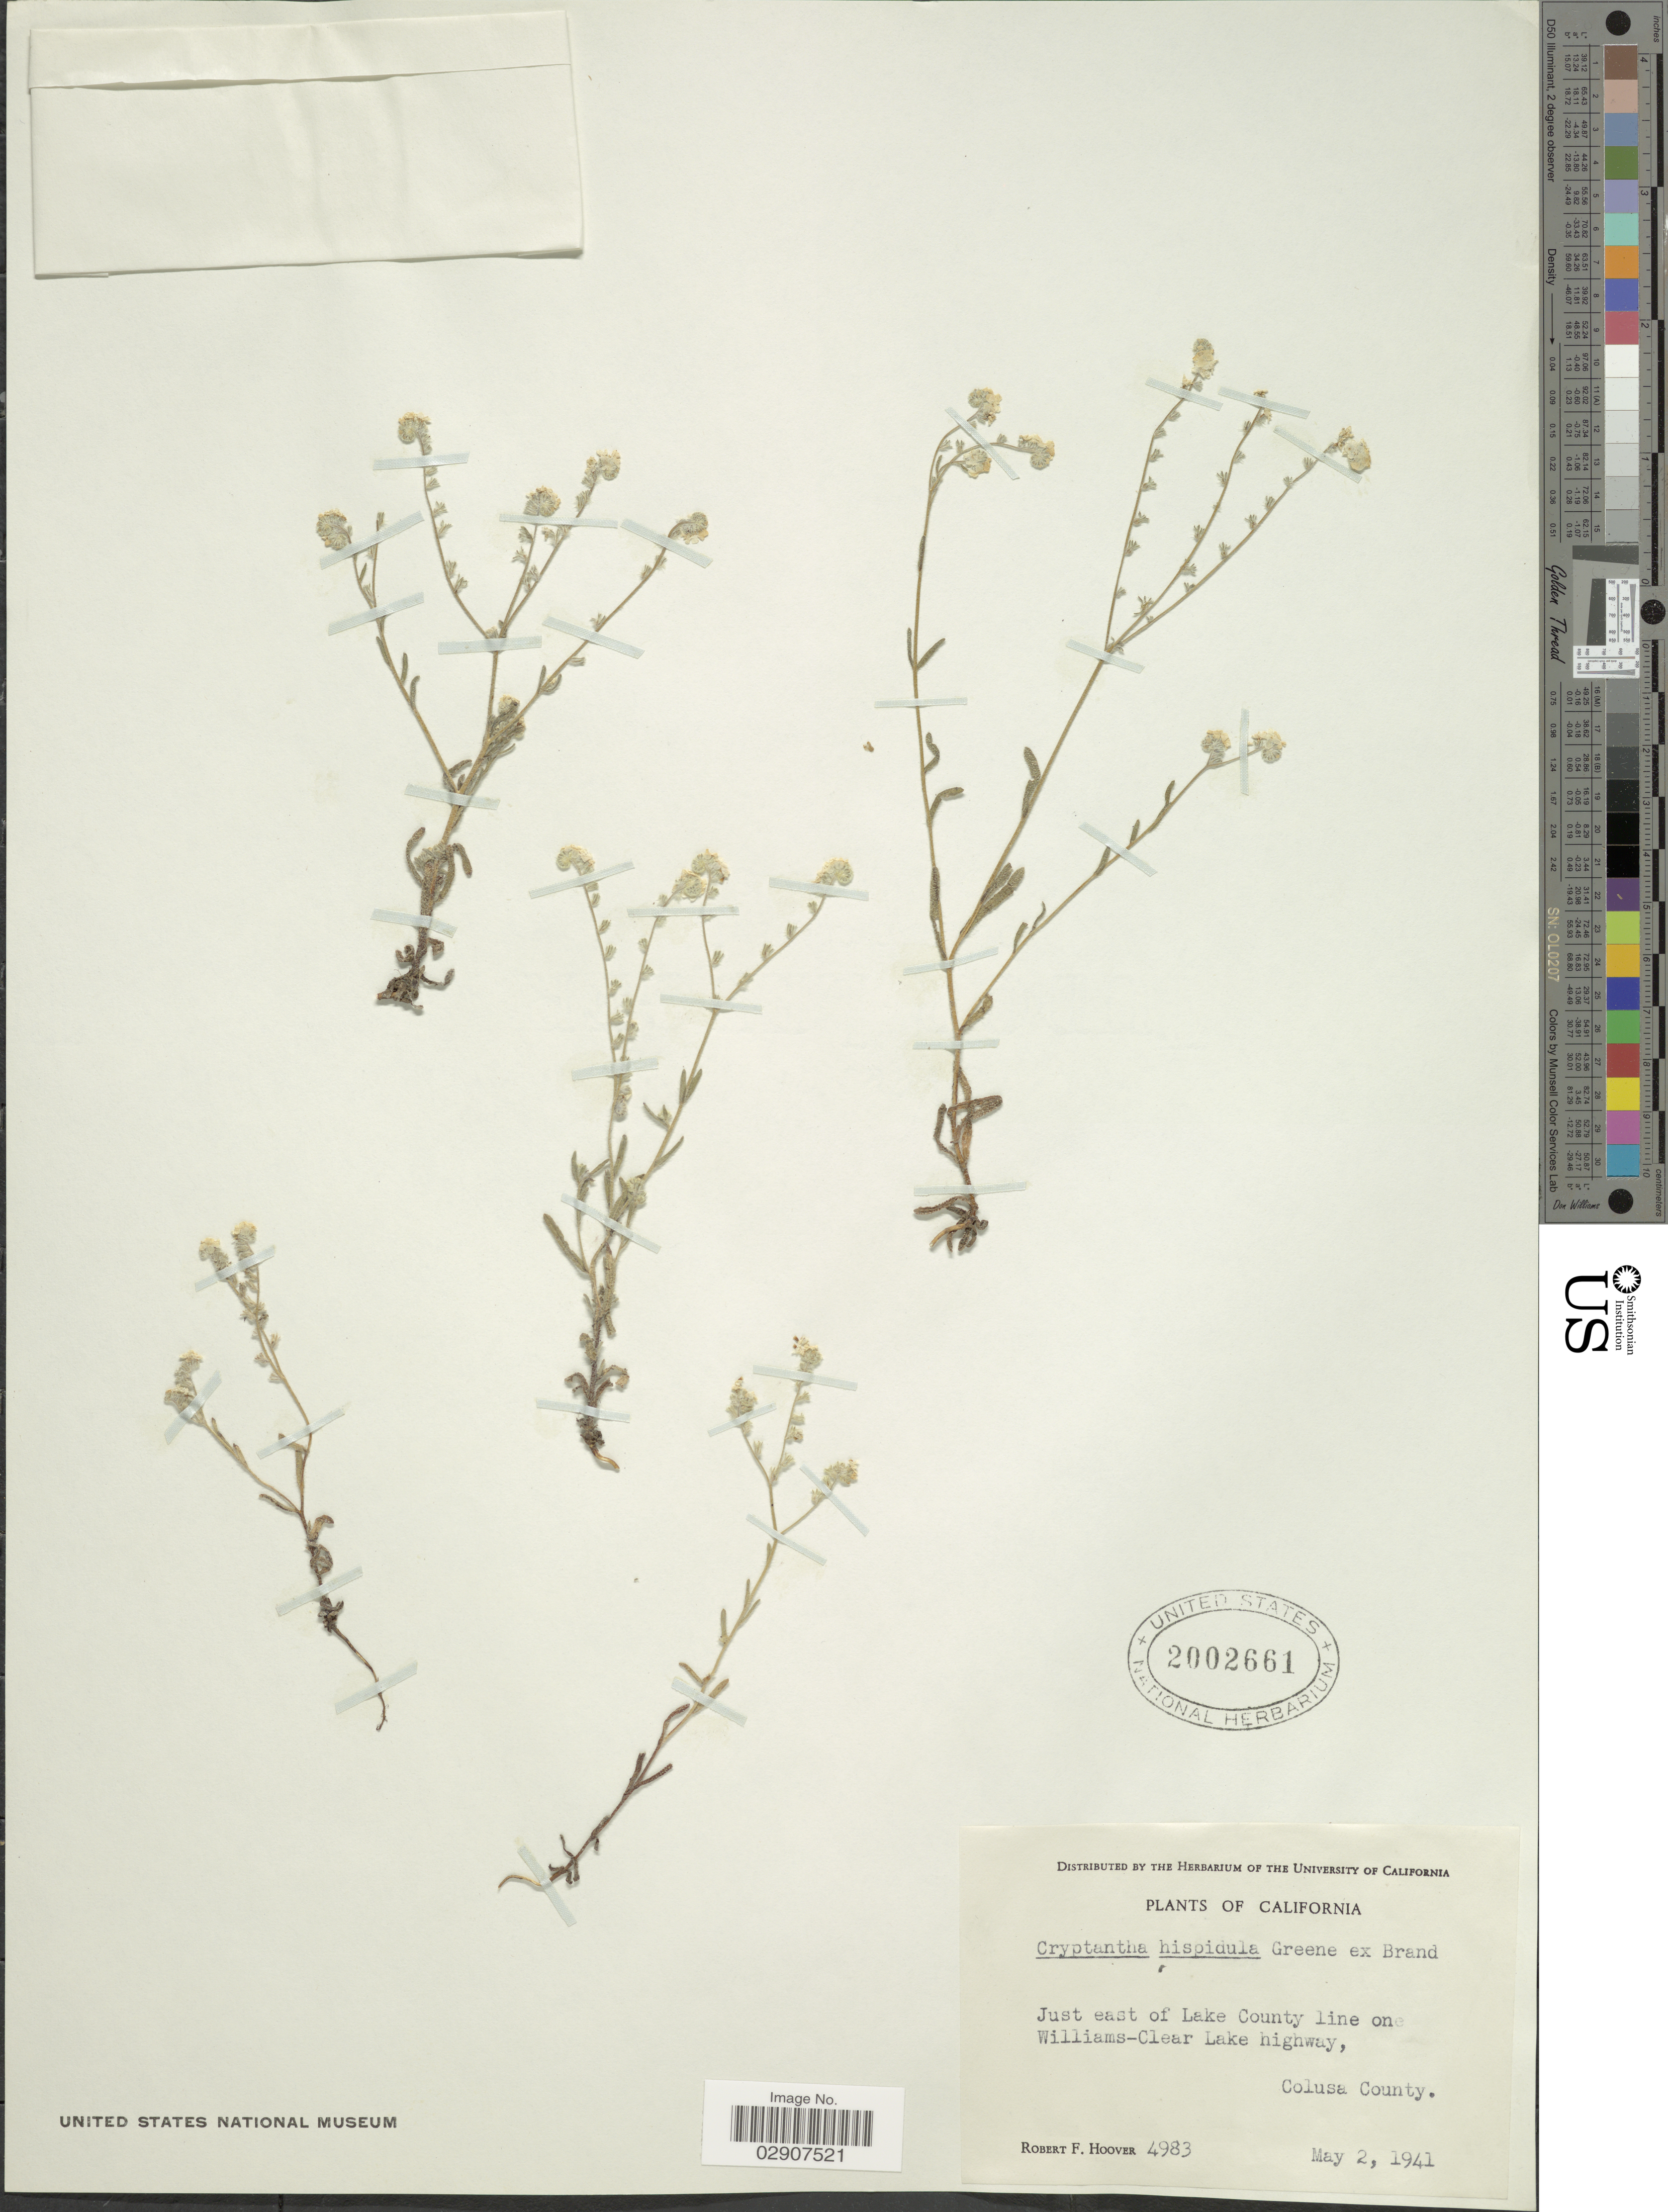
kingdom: Plantae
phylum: Tracheophyta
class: Magnoliopsida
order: Boraginales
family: Boraginaceae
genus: Cryptantha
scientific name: Cryptantha hispidula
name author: S.W. Greene ex Brand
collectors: R. F. Hoover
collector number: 4983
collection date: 1941-05-02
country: United States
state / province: California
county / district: Colusa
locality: Just east of Lake County line one Williams-Clear Lake Highway, Colusa County.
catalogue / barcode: US 2002661